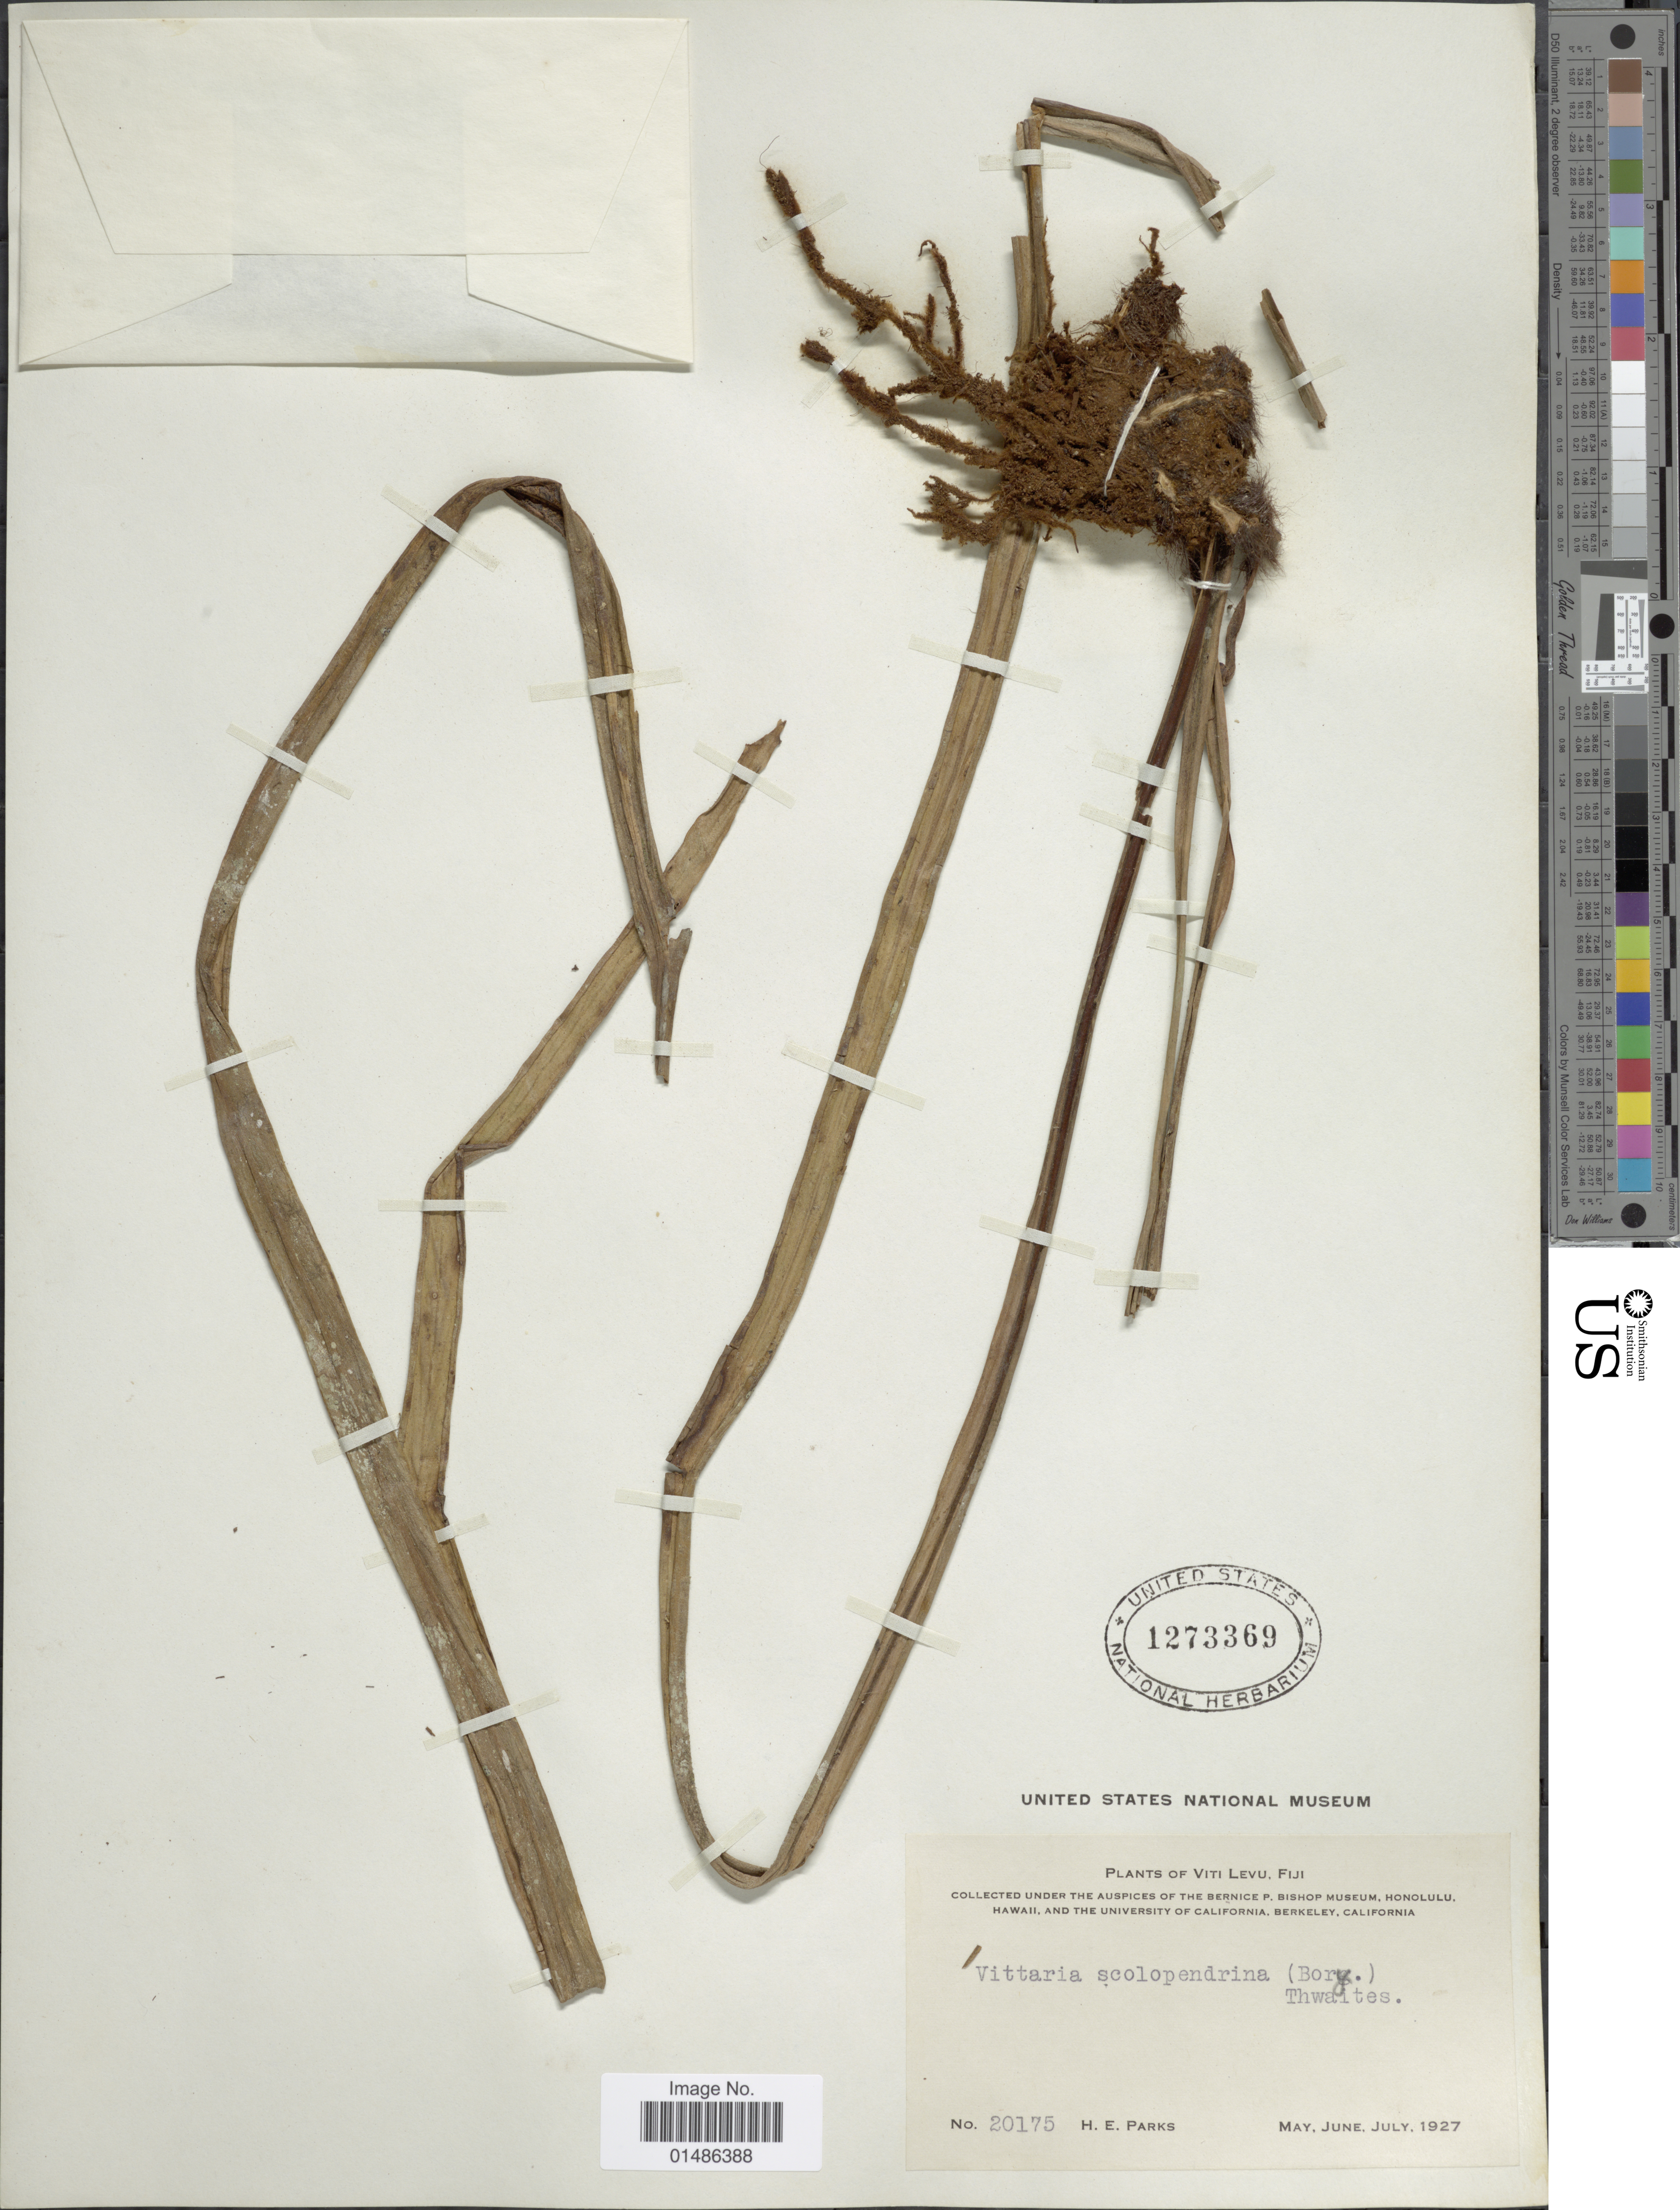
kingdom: Plantae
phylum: Tracheophyta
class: Polypodiopsida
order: Polypodiales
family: Pteridaceae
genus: Haplopteris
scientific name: Haplopteris scolopendrina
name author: (Bory) Presl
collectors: H. E. Parks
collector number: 20175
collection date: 1927-05/1927-07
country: Fiji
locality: Viti Levu.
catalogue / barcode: US 1273369